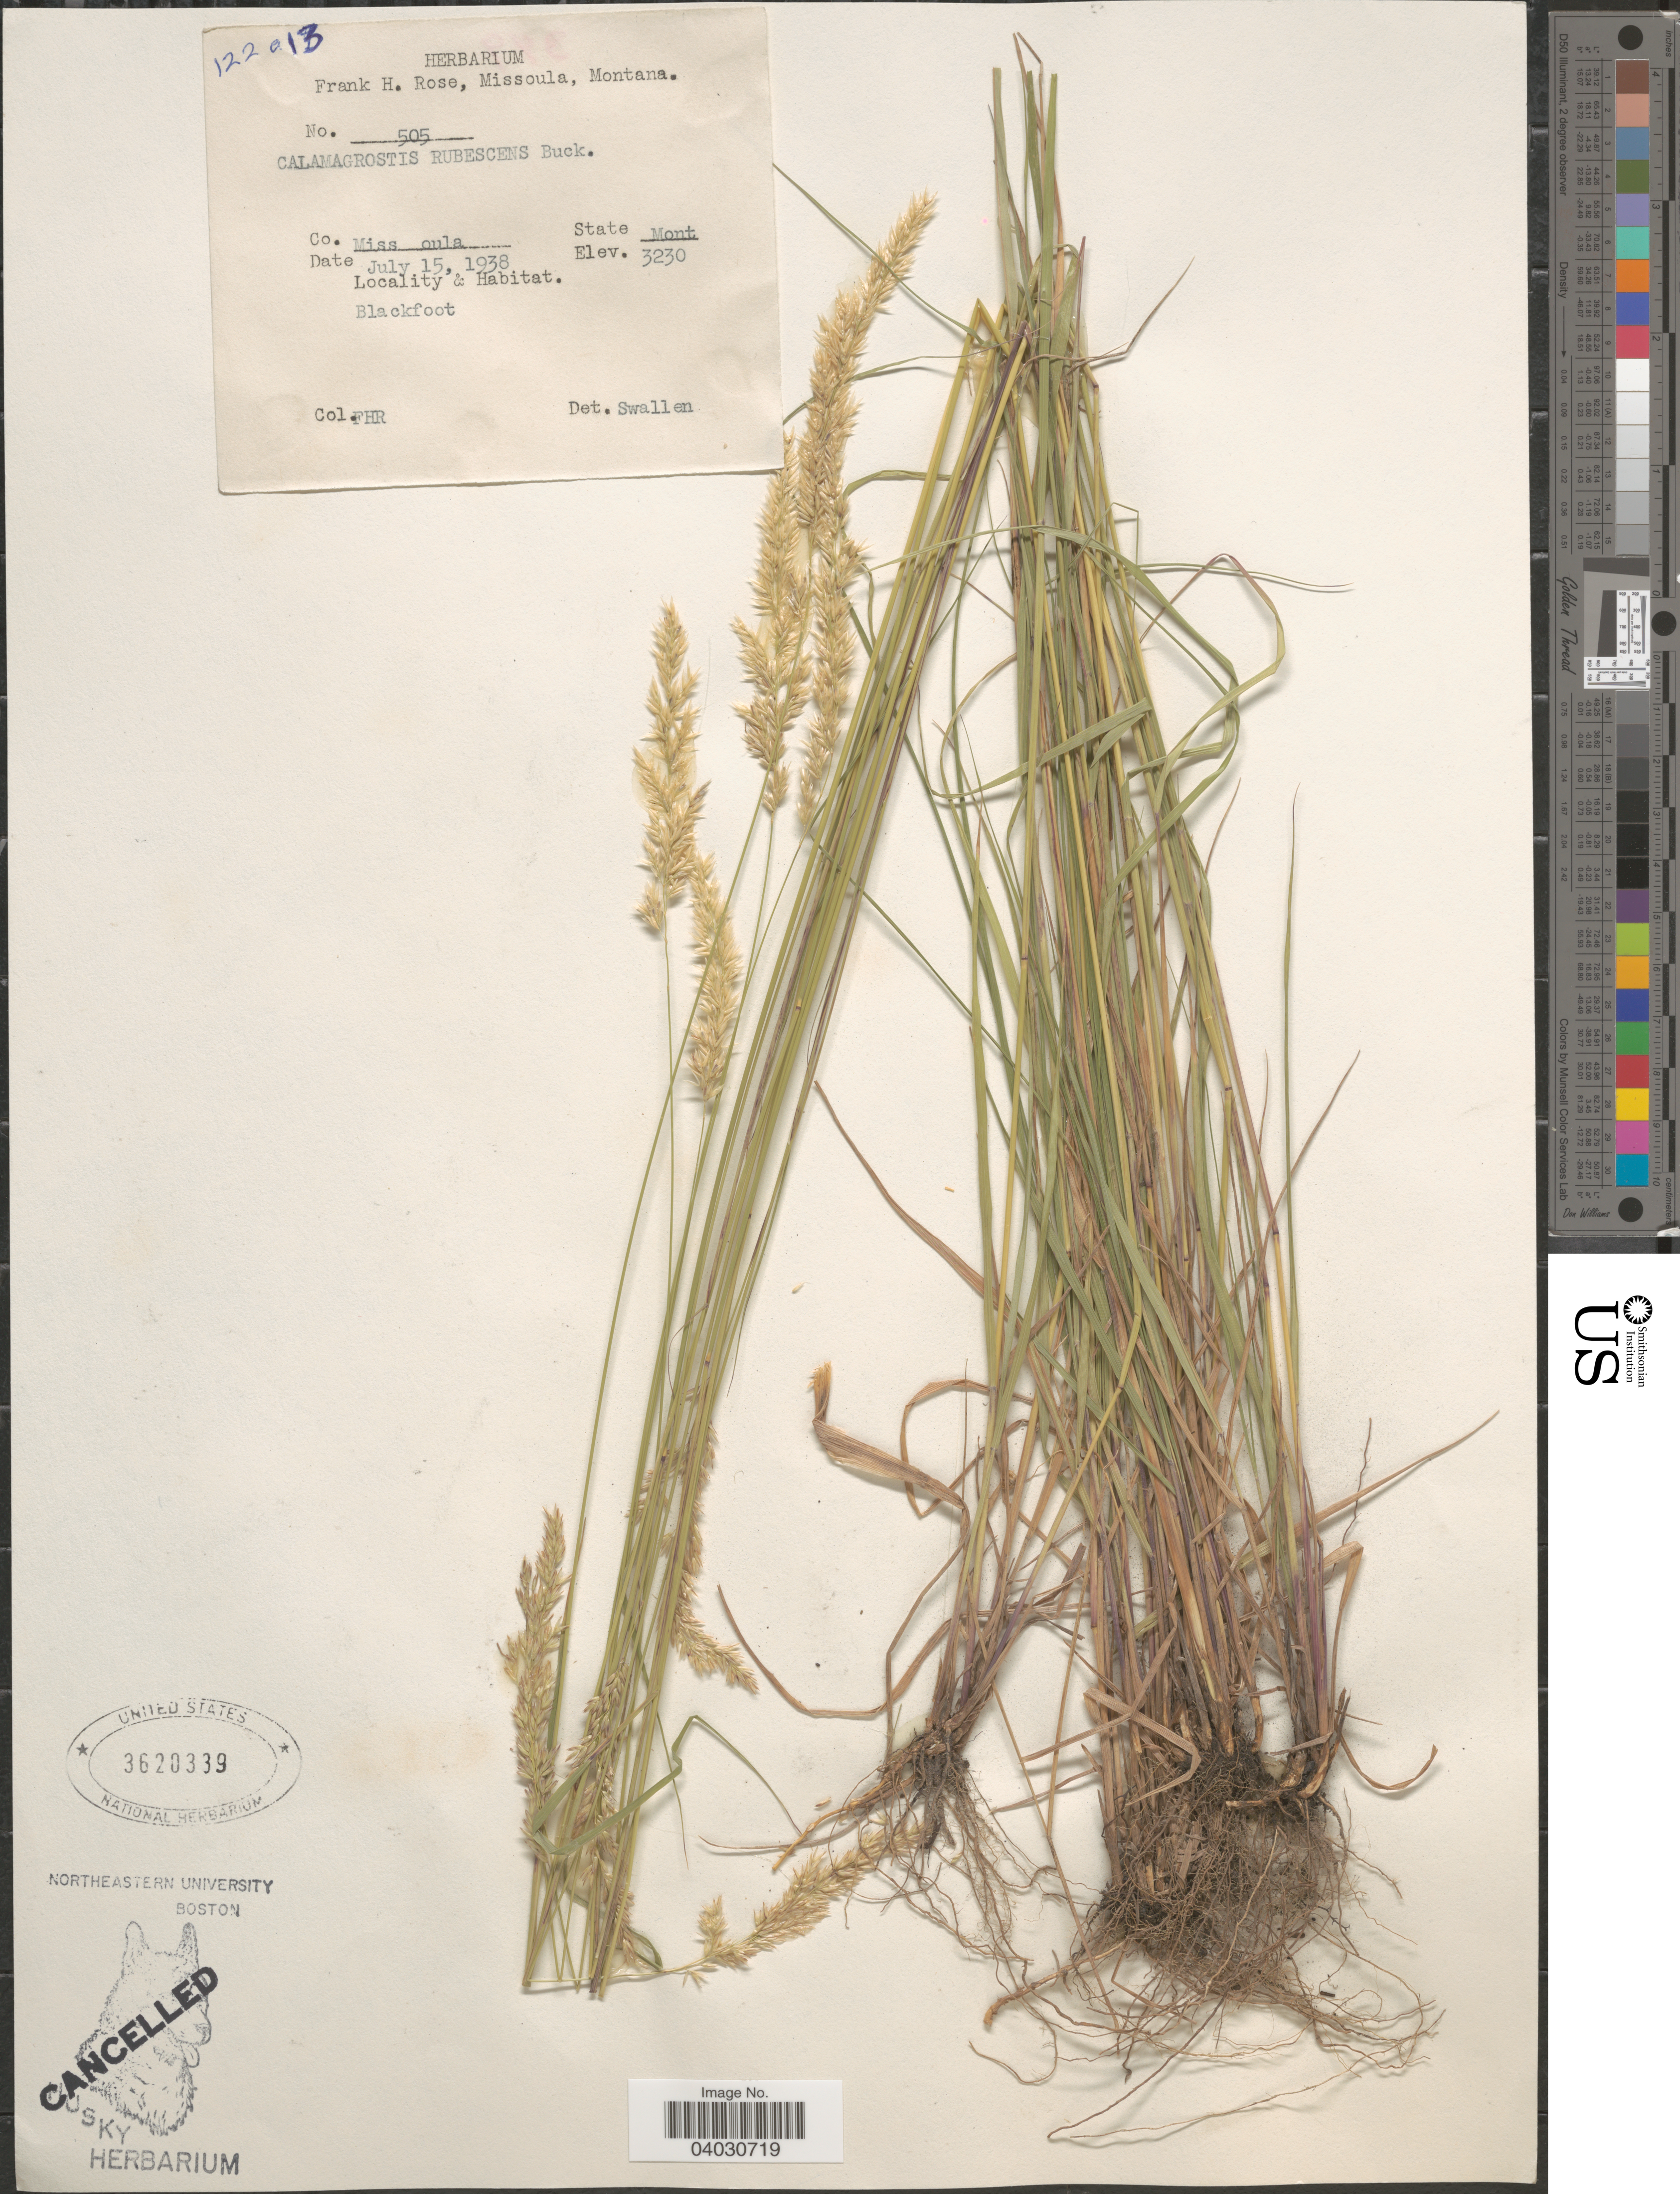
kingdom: Plantae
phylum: Tracheophyta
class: Liliopsida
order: Poales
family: Poaceae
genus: Calamagrostis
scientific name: Calamagrostis rubescens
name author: Buckley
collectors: F. H. Rose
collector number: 505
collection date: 1938-07-15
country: United States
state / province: Montana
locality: Co. Missoula. Blackfoot.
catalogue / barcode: US 3620339